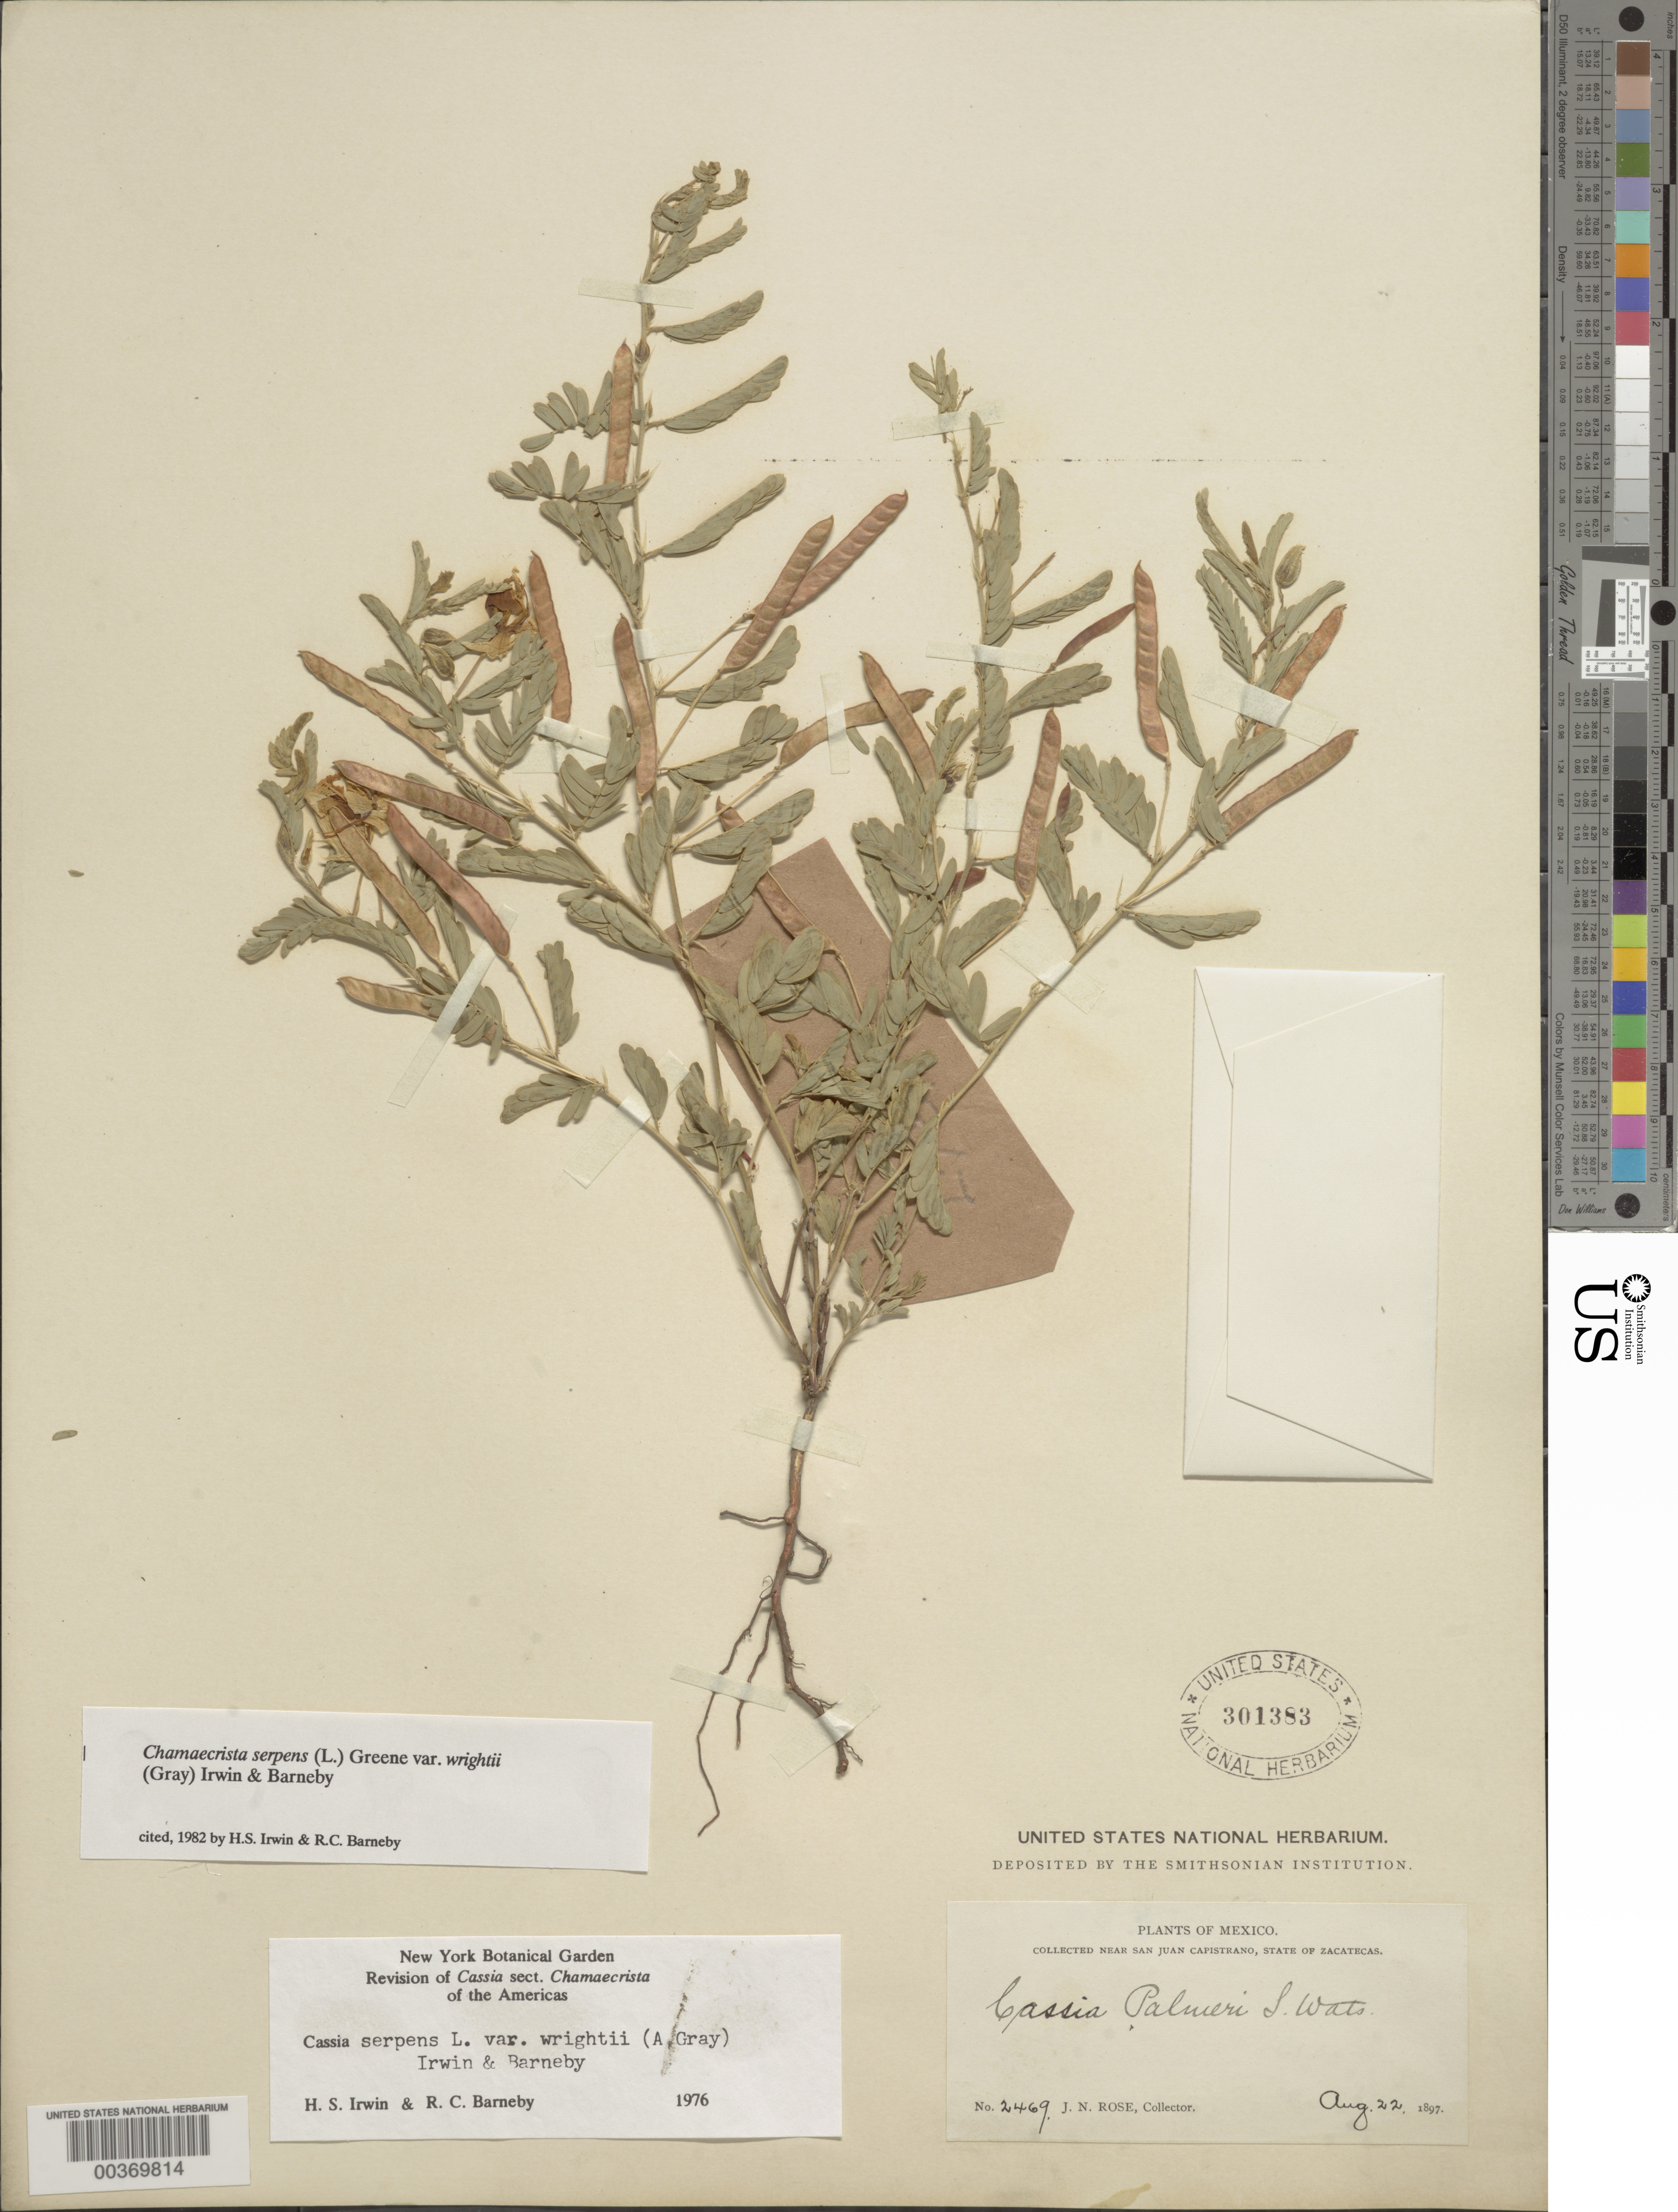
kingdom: Plantae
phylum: Tracheophyta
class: Magnoliopsida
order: Fabales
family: Fabaceae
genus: Chamaecrista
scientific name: Chamaecrista serpens var. wrightii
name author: (A. Gray) H.S. Irwin & Barneby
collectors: J. N. Rose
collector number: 2469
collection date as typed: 22 Aug 1897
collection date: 1897-08-22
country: Mexico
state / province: Zacatecas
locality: Near san juan capistrano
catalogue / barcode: US 301383